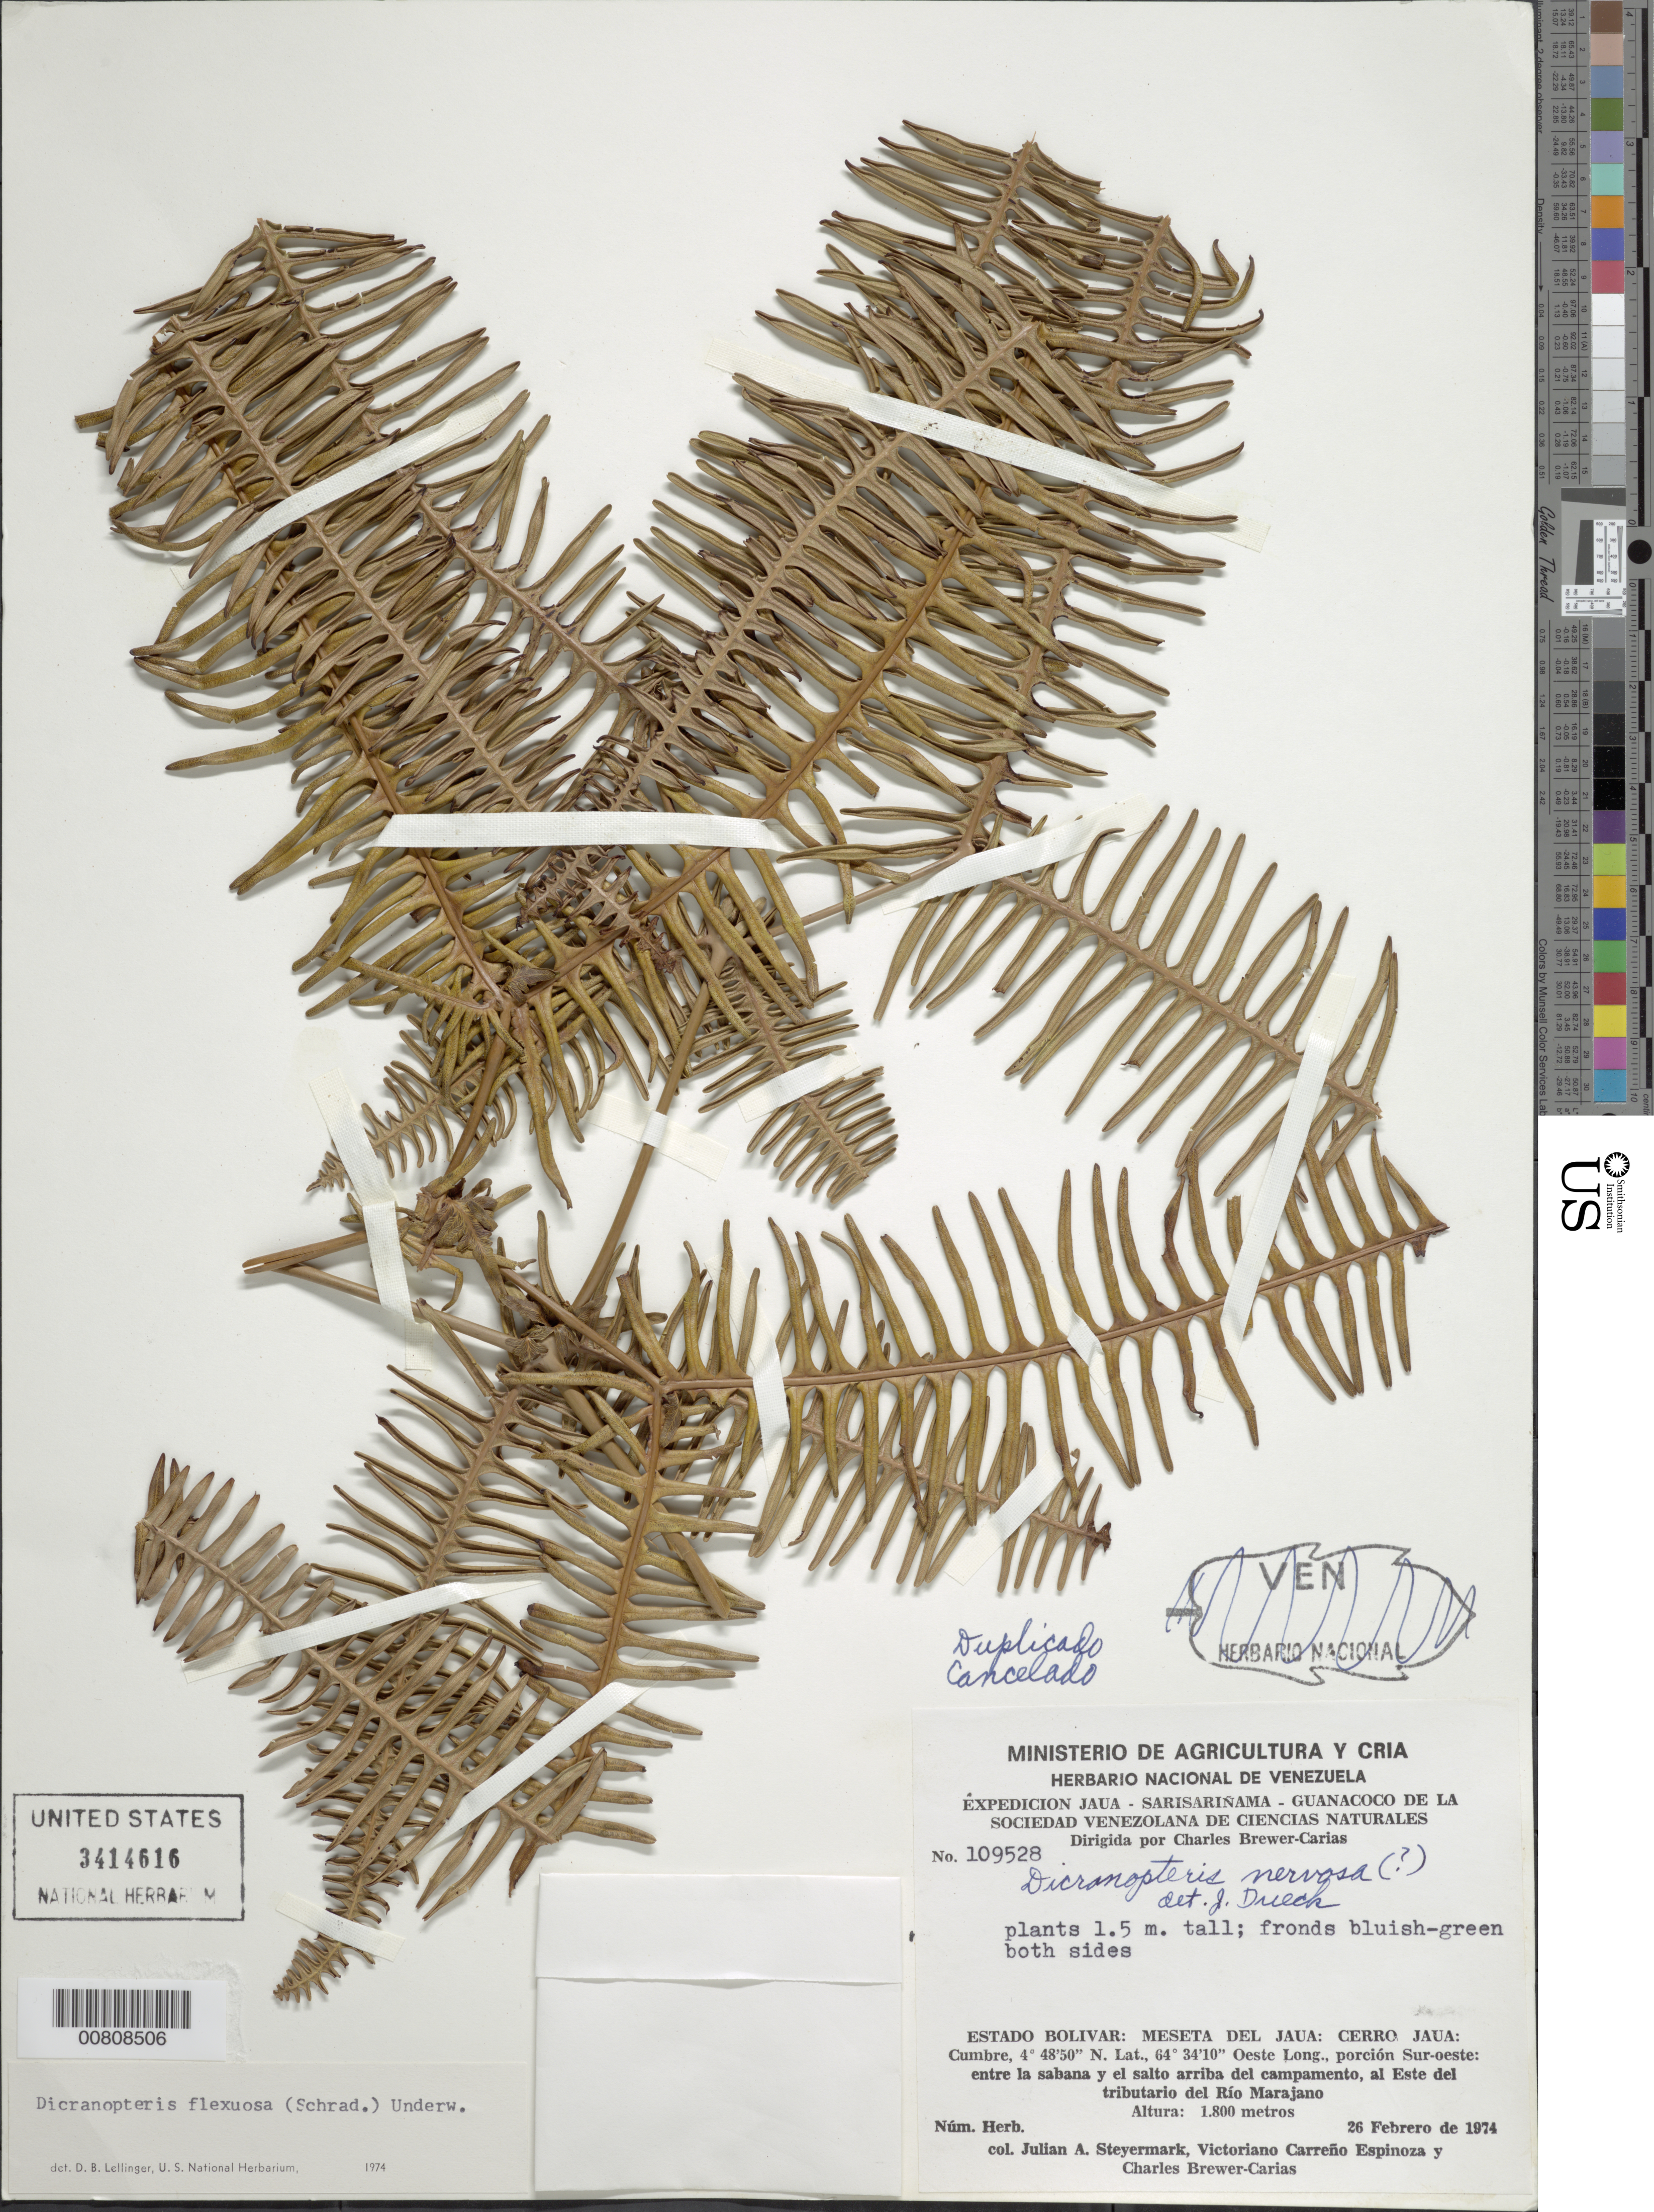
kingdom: Plantae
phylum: Tracheophyta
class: Polypodiopsida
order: Gleicheniales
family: Gleicheniaceae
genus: Dicranopteris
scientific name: Dicranopteris flexuosa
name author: (Schrad.) Underw.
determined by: Lellinger, David B., (BOT), Smithsonian Institution - National Museum of Natural History (UNITED STATES)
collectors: J. Steyermark, V. Carreño E. & C. Brewer-Carias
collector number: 109528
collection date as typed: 26-Feb-74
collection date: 1974-02-26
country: Venezuela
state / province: Bolívar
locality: Meseta del Jaua: Cerro Jaua, este del tributarío del Río Marajano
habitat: Entre la sabana y el salto arriba del campamento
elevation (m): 1800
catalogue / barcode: US 3414616